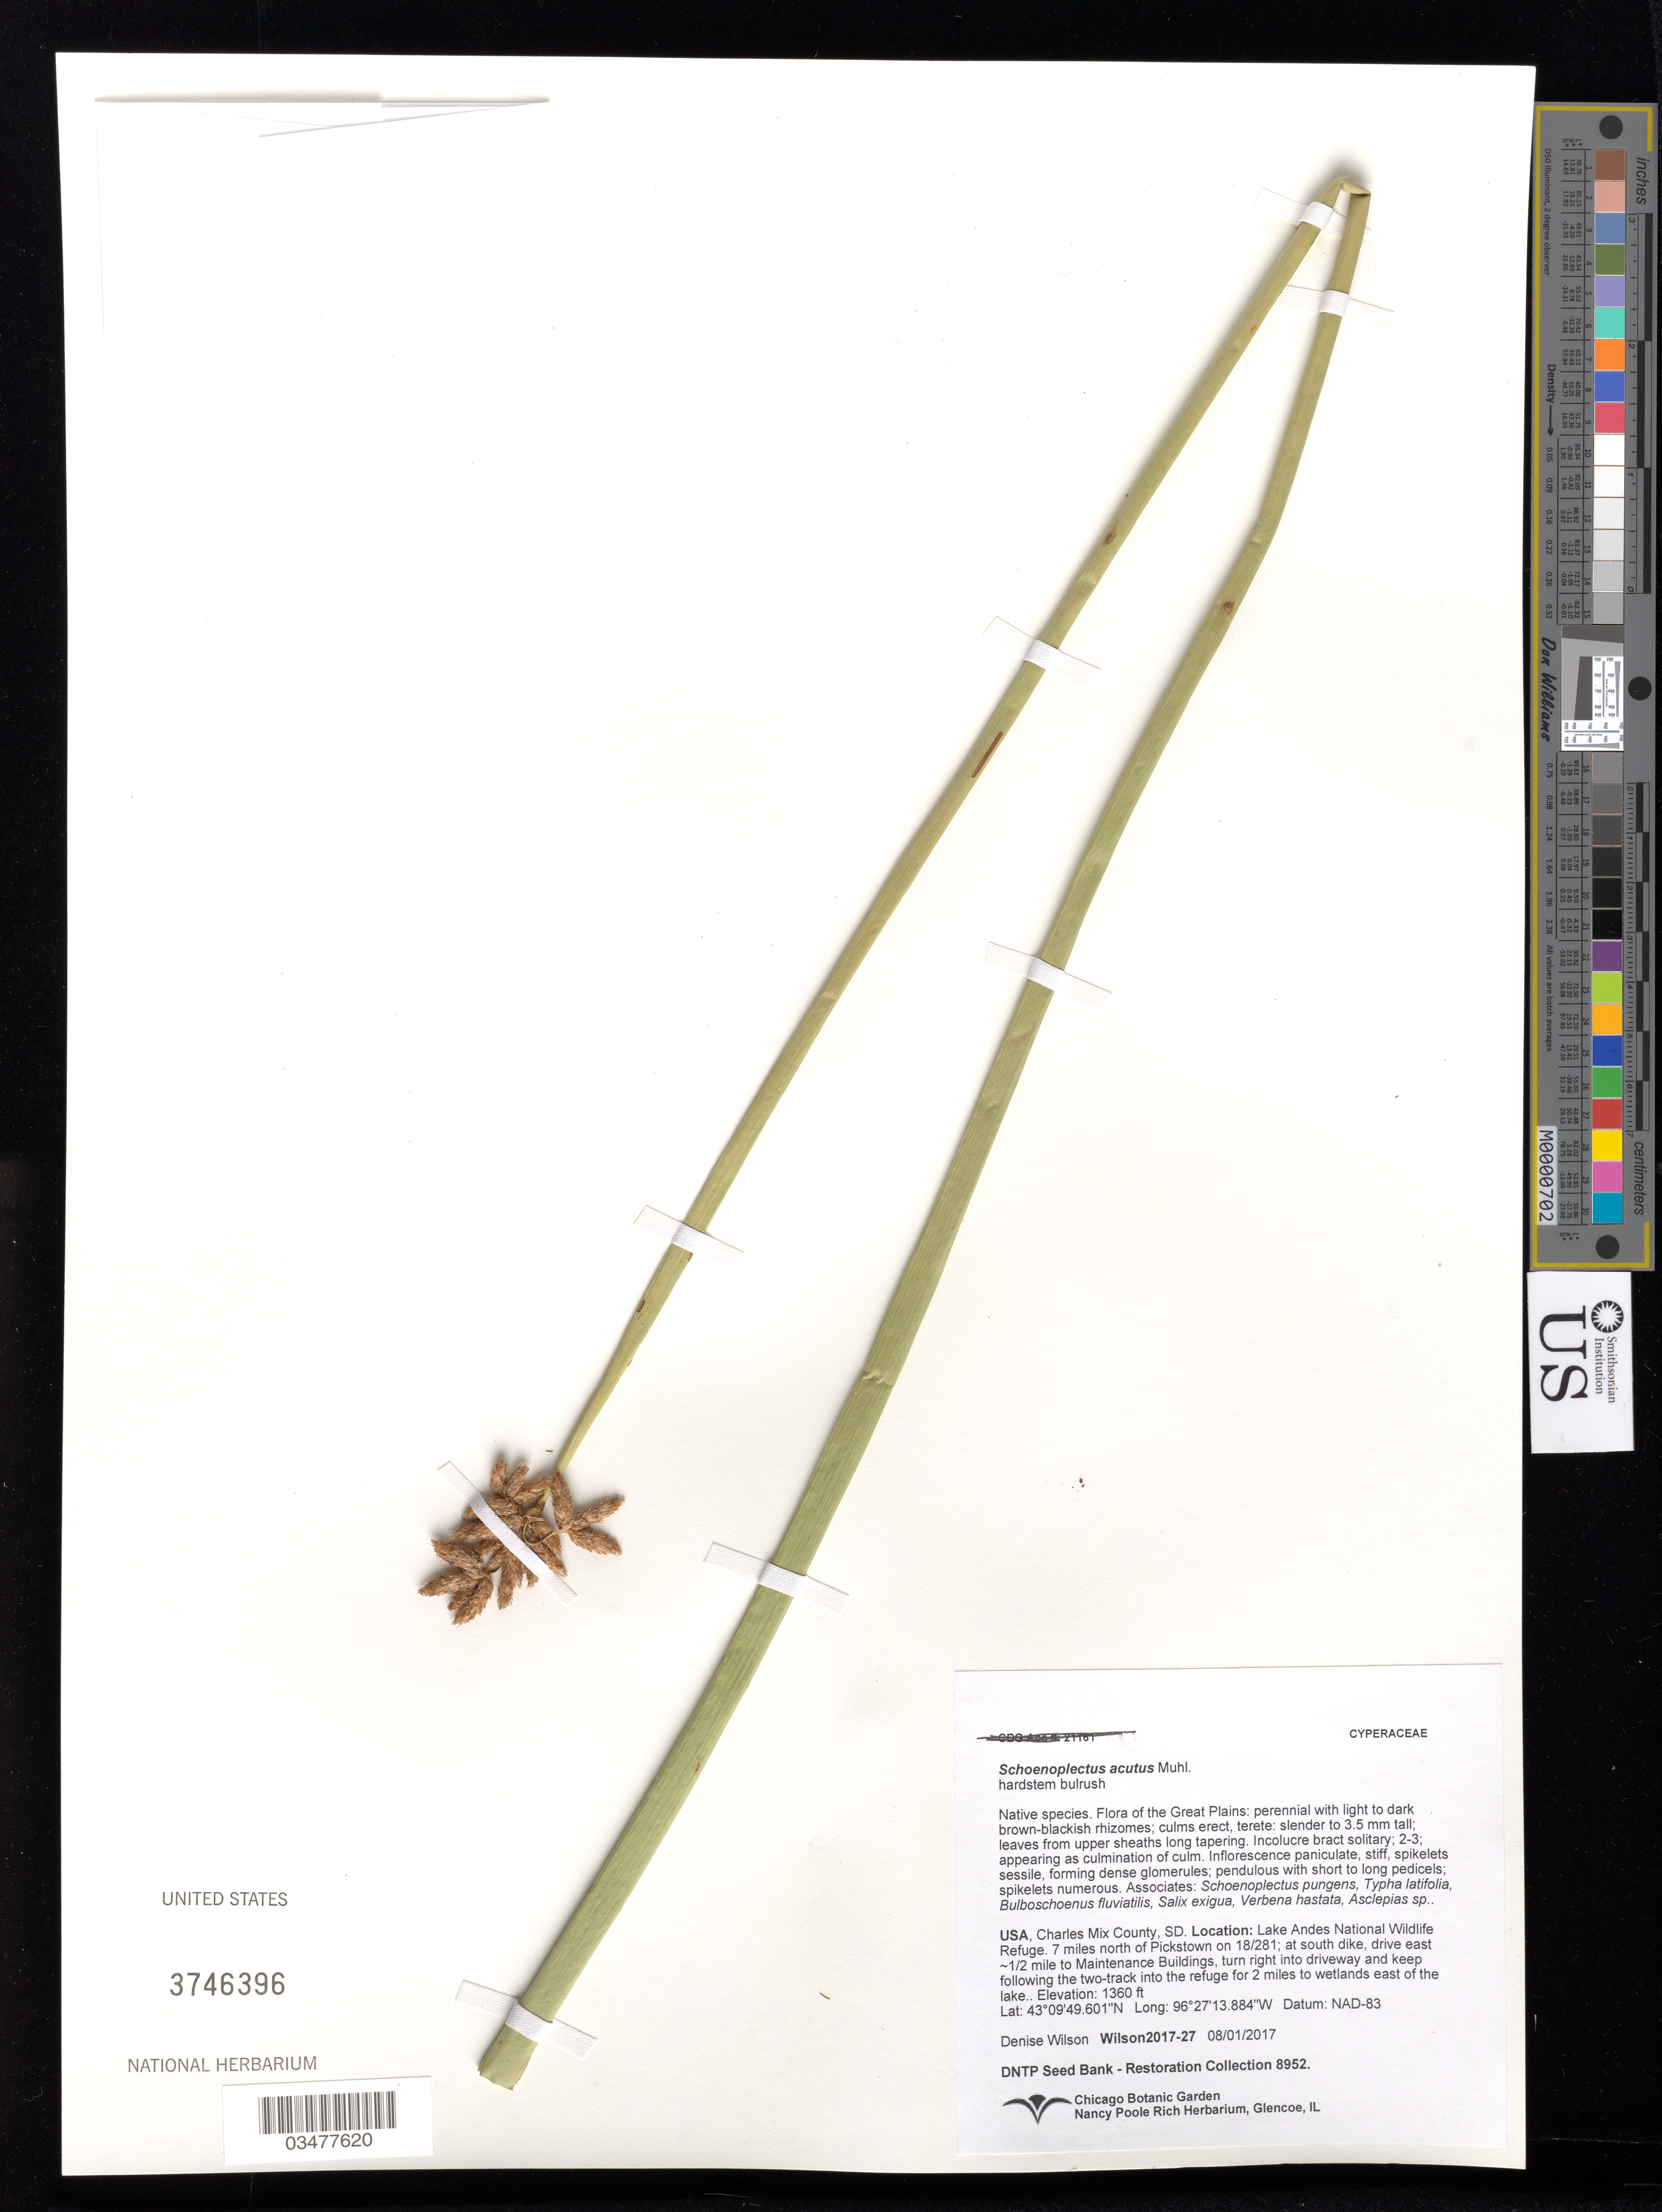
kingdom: Plantae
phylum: Tracheophyta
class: Liliopsida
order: Poales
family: Cyperaceae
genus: Schoenoplectus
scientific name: Schoenoplectus acutus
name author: (Muhl. ex Bigelow) Á. Löve & D. Löve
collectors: D. Wilson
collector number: Wilson2017-27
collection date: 2017-08-01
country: United States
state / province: South Dakota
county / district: Charles Mix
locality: Lake Andes National Wildlife Refuge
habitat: Great Plains. With Typha latifolia, Salix exigua, Verbena hastata, ect.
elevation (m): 415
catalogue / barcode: US 3746396